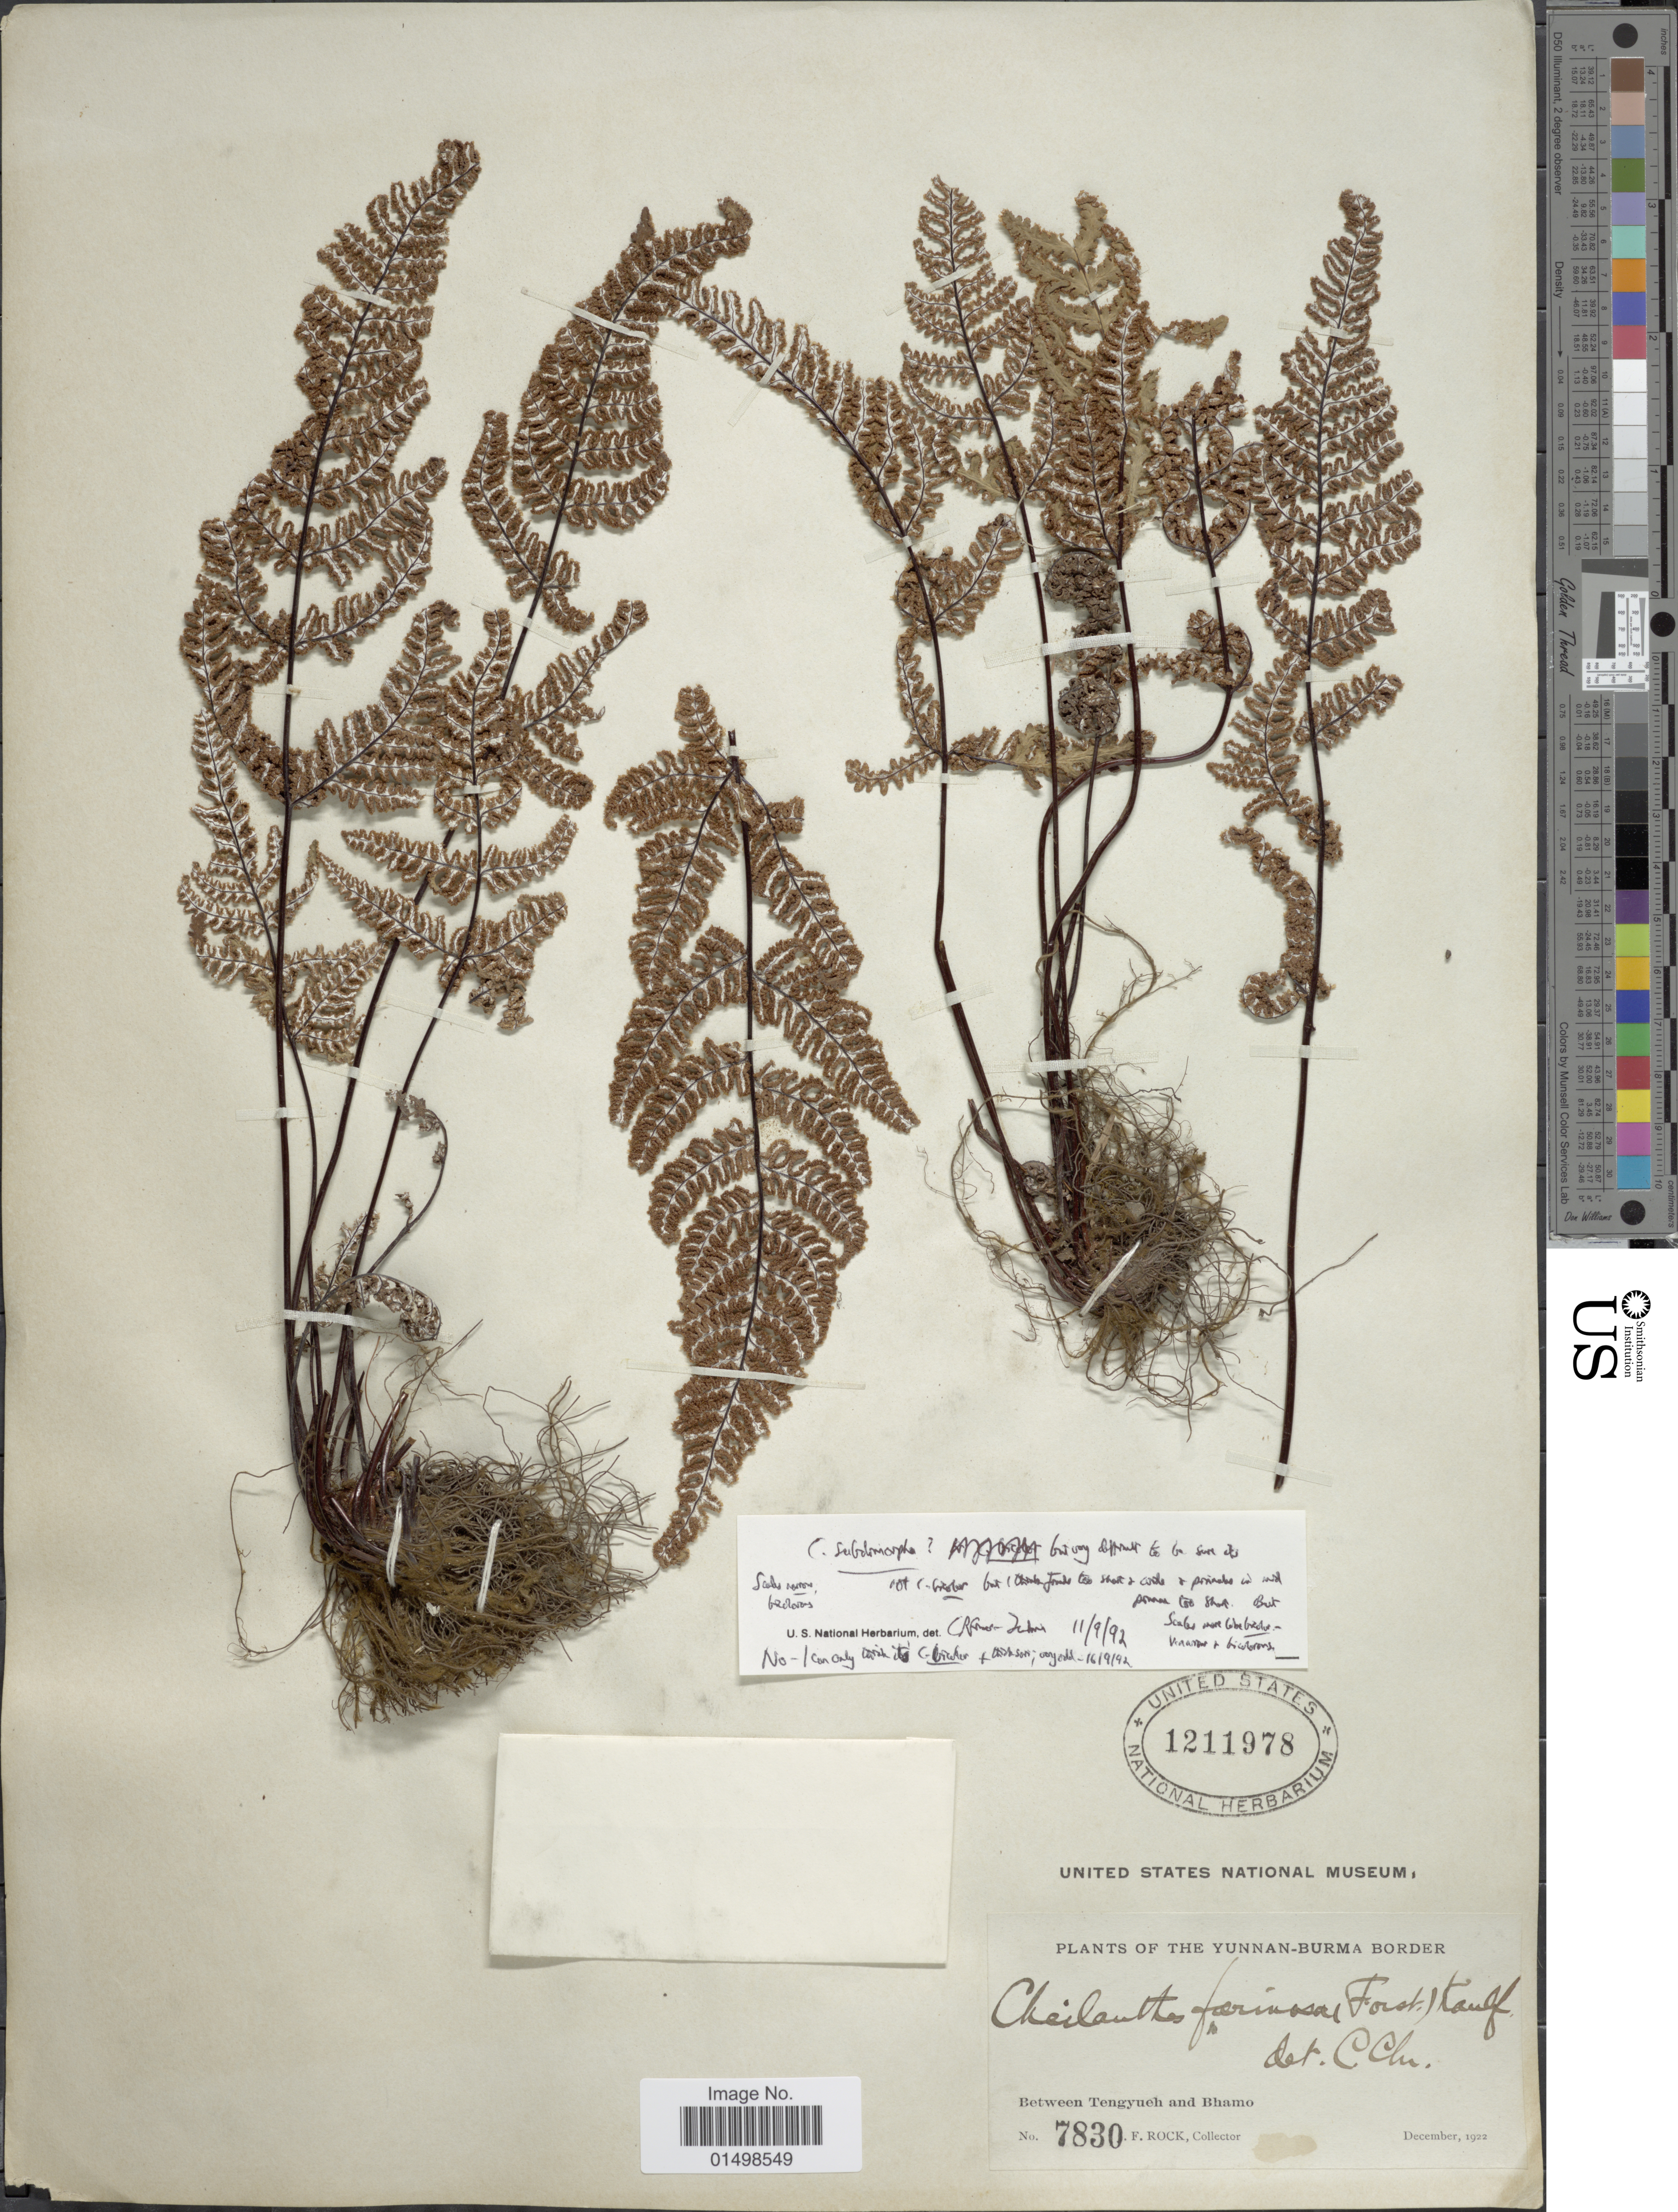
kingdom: Plantae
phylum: Tracheophyta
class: Polypodiopsida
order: Polypodiales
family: Pteridaceae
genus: Aleuritopteris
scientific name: Aleuritopteris farinosa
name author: (Forssk.) Fée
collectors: J. Rock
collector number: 7830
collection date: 1922-12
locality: Plants of the Yunnan-Burma Border. Between Tengyueh and Bhamo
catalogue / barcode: US 1200978